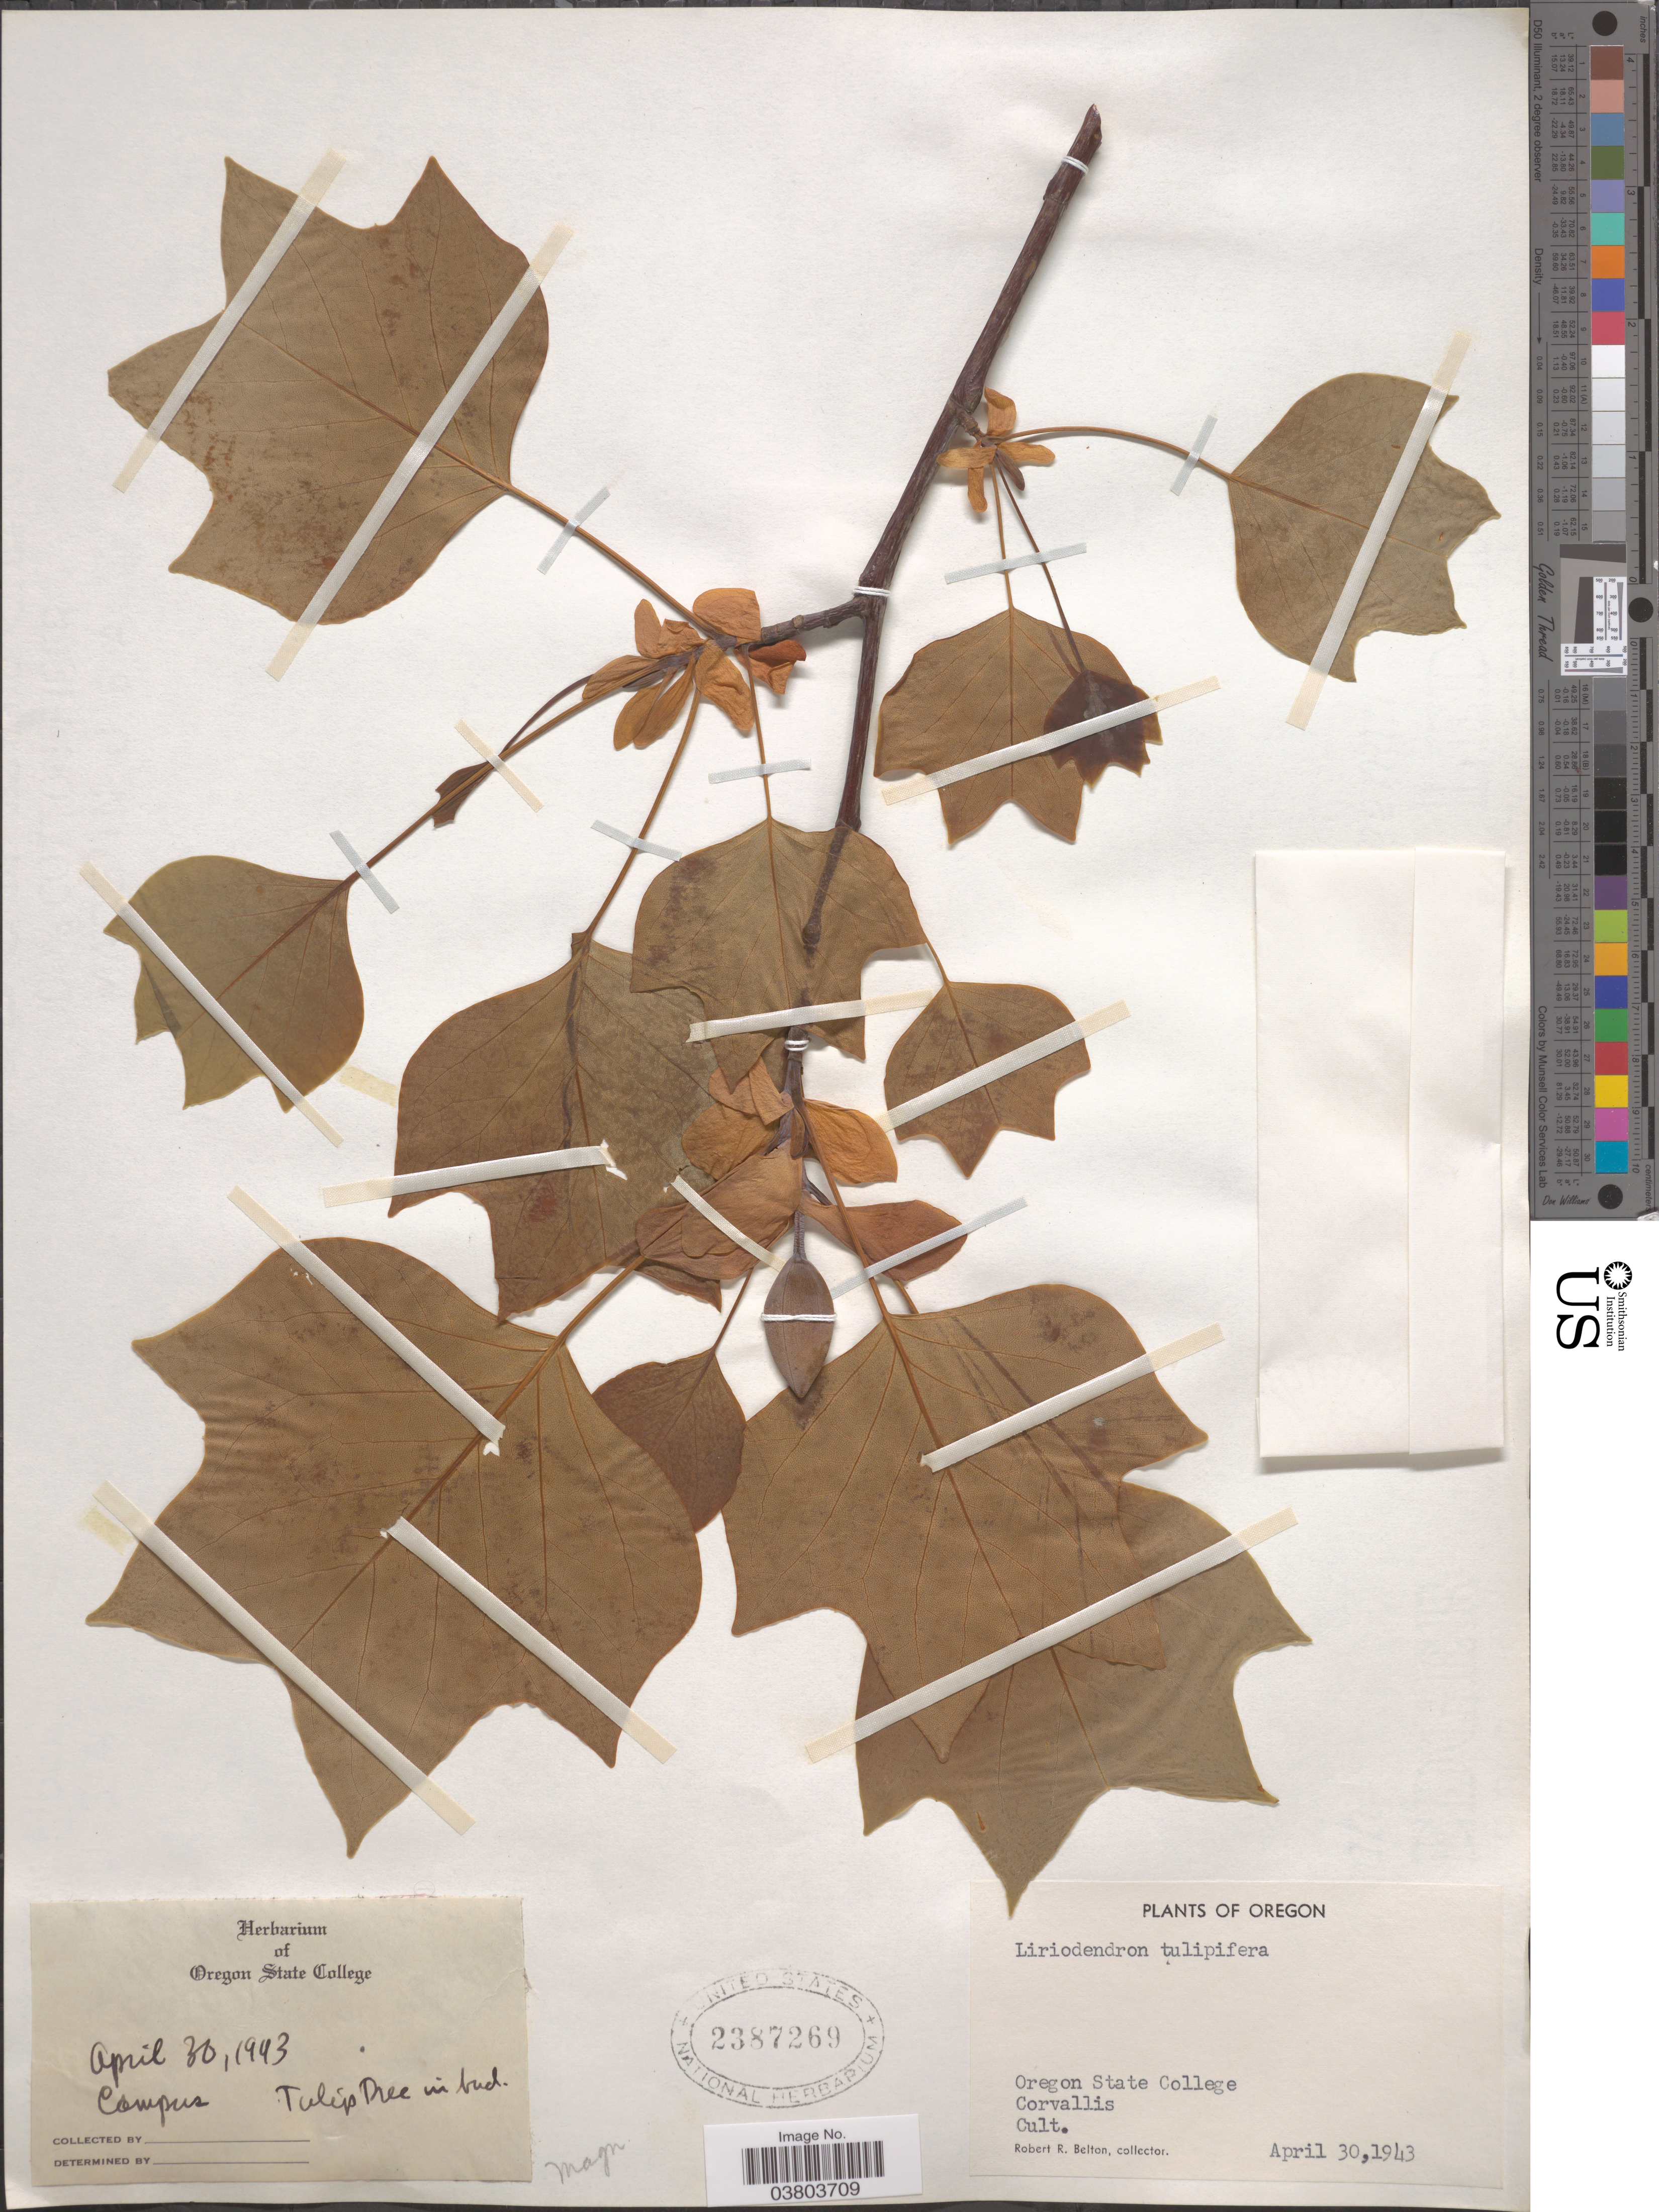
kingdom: Plantae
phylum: Tracheophyta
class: Magnoliopsida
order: Magnoliales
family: Magnoliaceae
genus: Liriodendron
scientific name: Liriodendron tulipifera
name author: L.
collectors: R. Belton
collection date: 1943-04-30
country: United States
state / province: Oregon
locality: Campus. Oregon State College. Corvallis.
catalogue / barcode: US 2387269